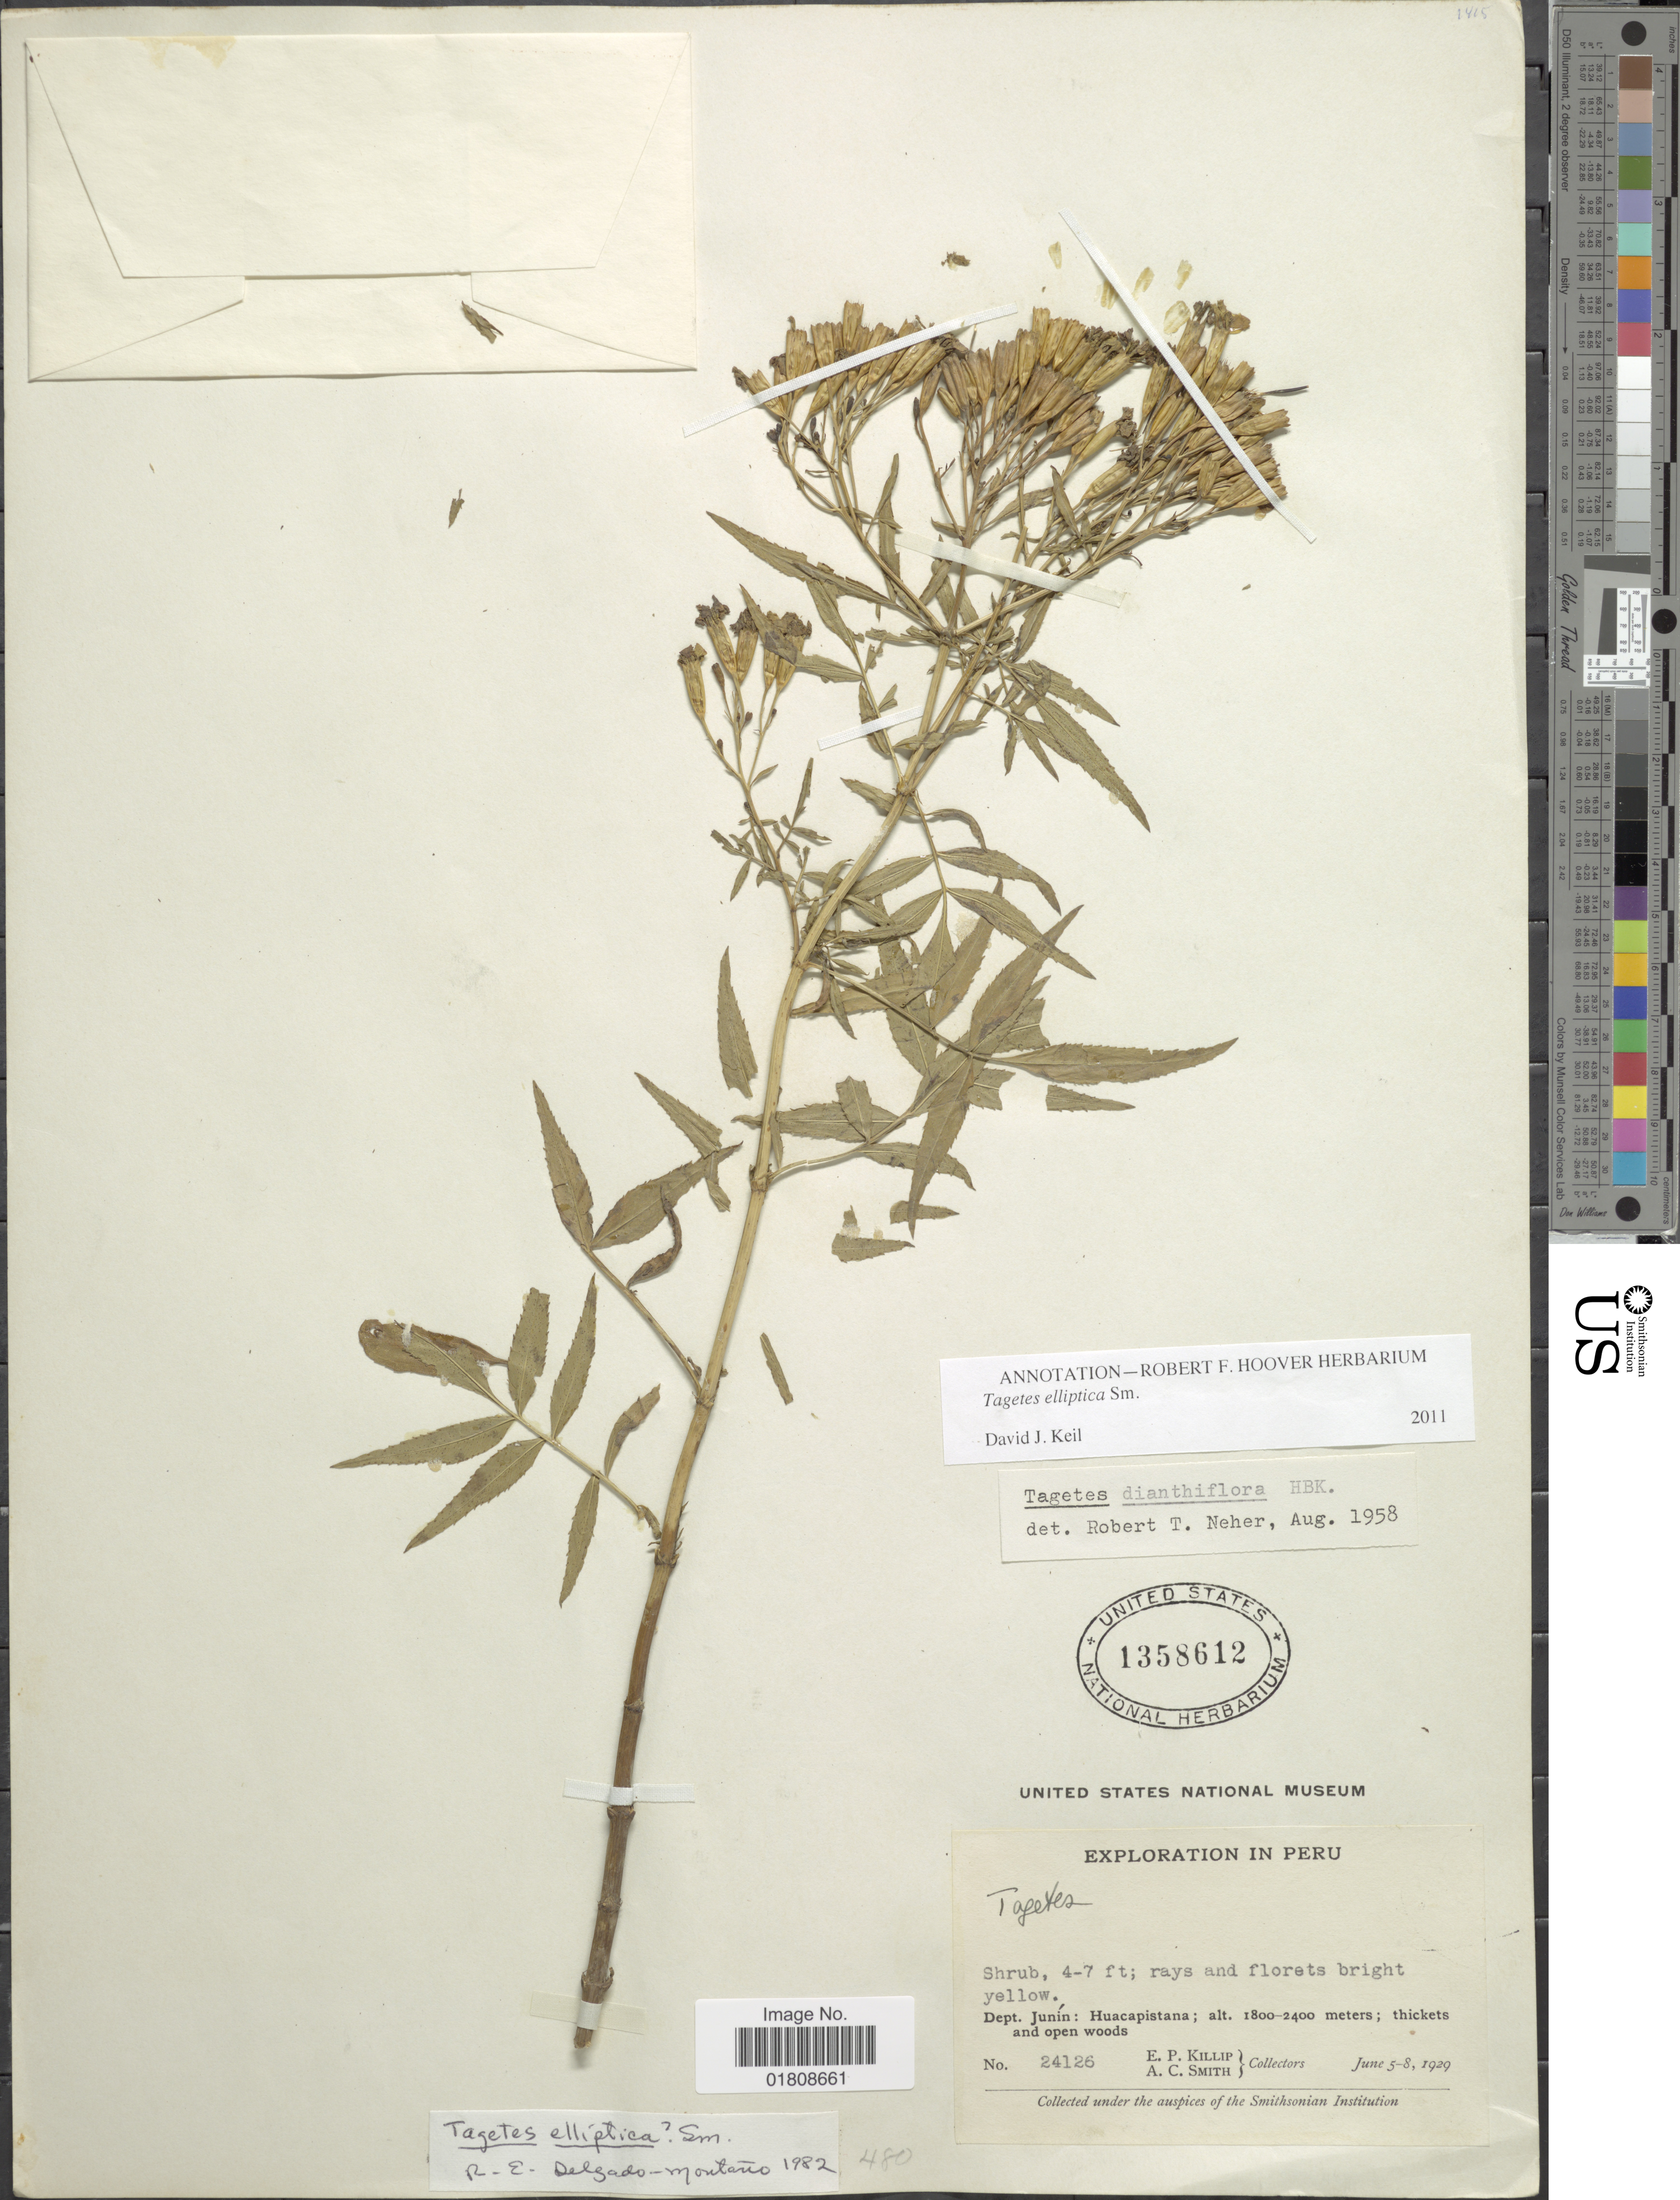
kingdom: Plantae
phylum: Tracheophyta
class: Magnoliopsida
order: Asterales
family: Asteraceae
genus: Tagetes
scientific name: Tagetes elliptica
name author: Sm. in Rees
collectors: E. P. Killip & A. C. Smith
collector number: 24126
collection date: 1929-06-05/1929-06-08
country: Peru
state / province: Junín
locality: Huacapistana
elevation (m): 1800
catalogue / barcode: US 1358612